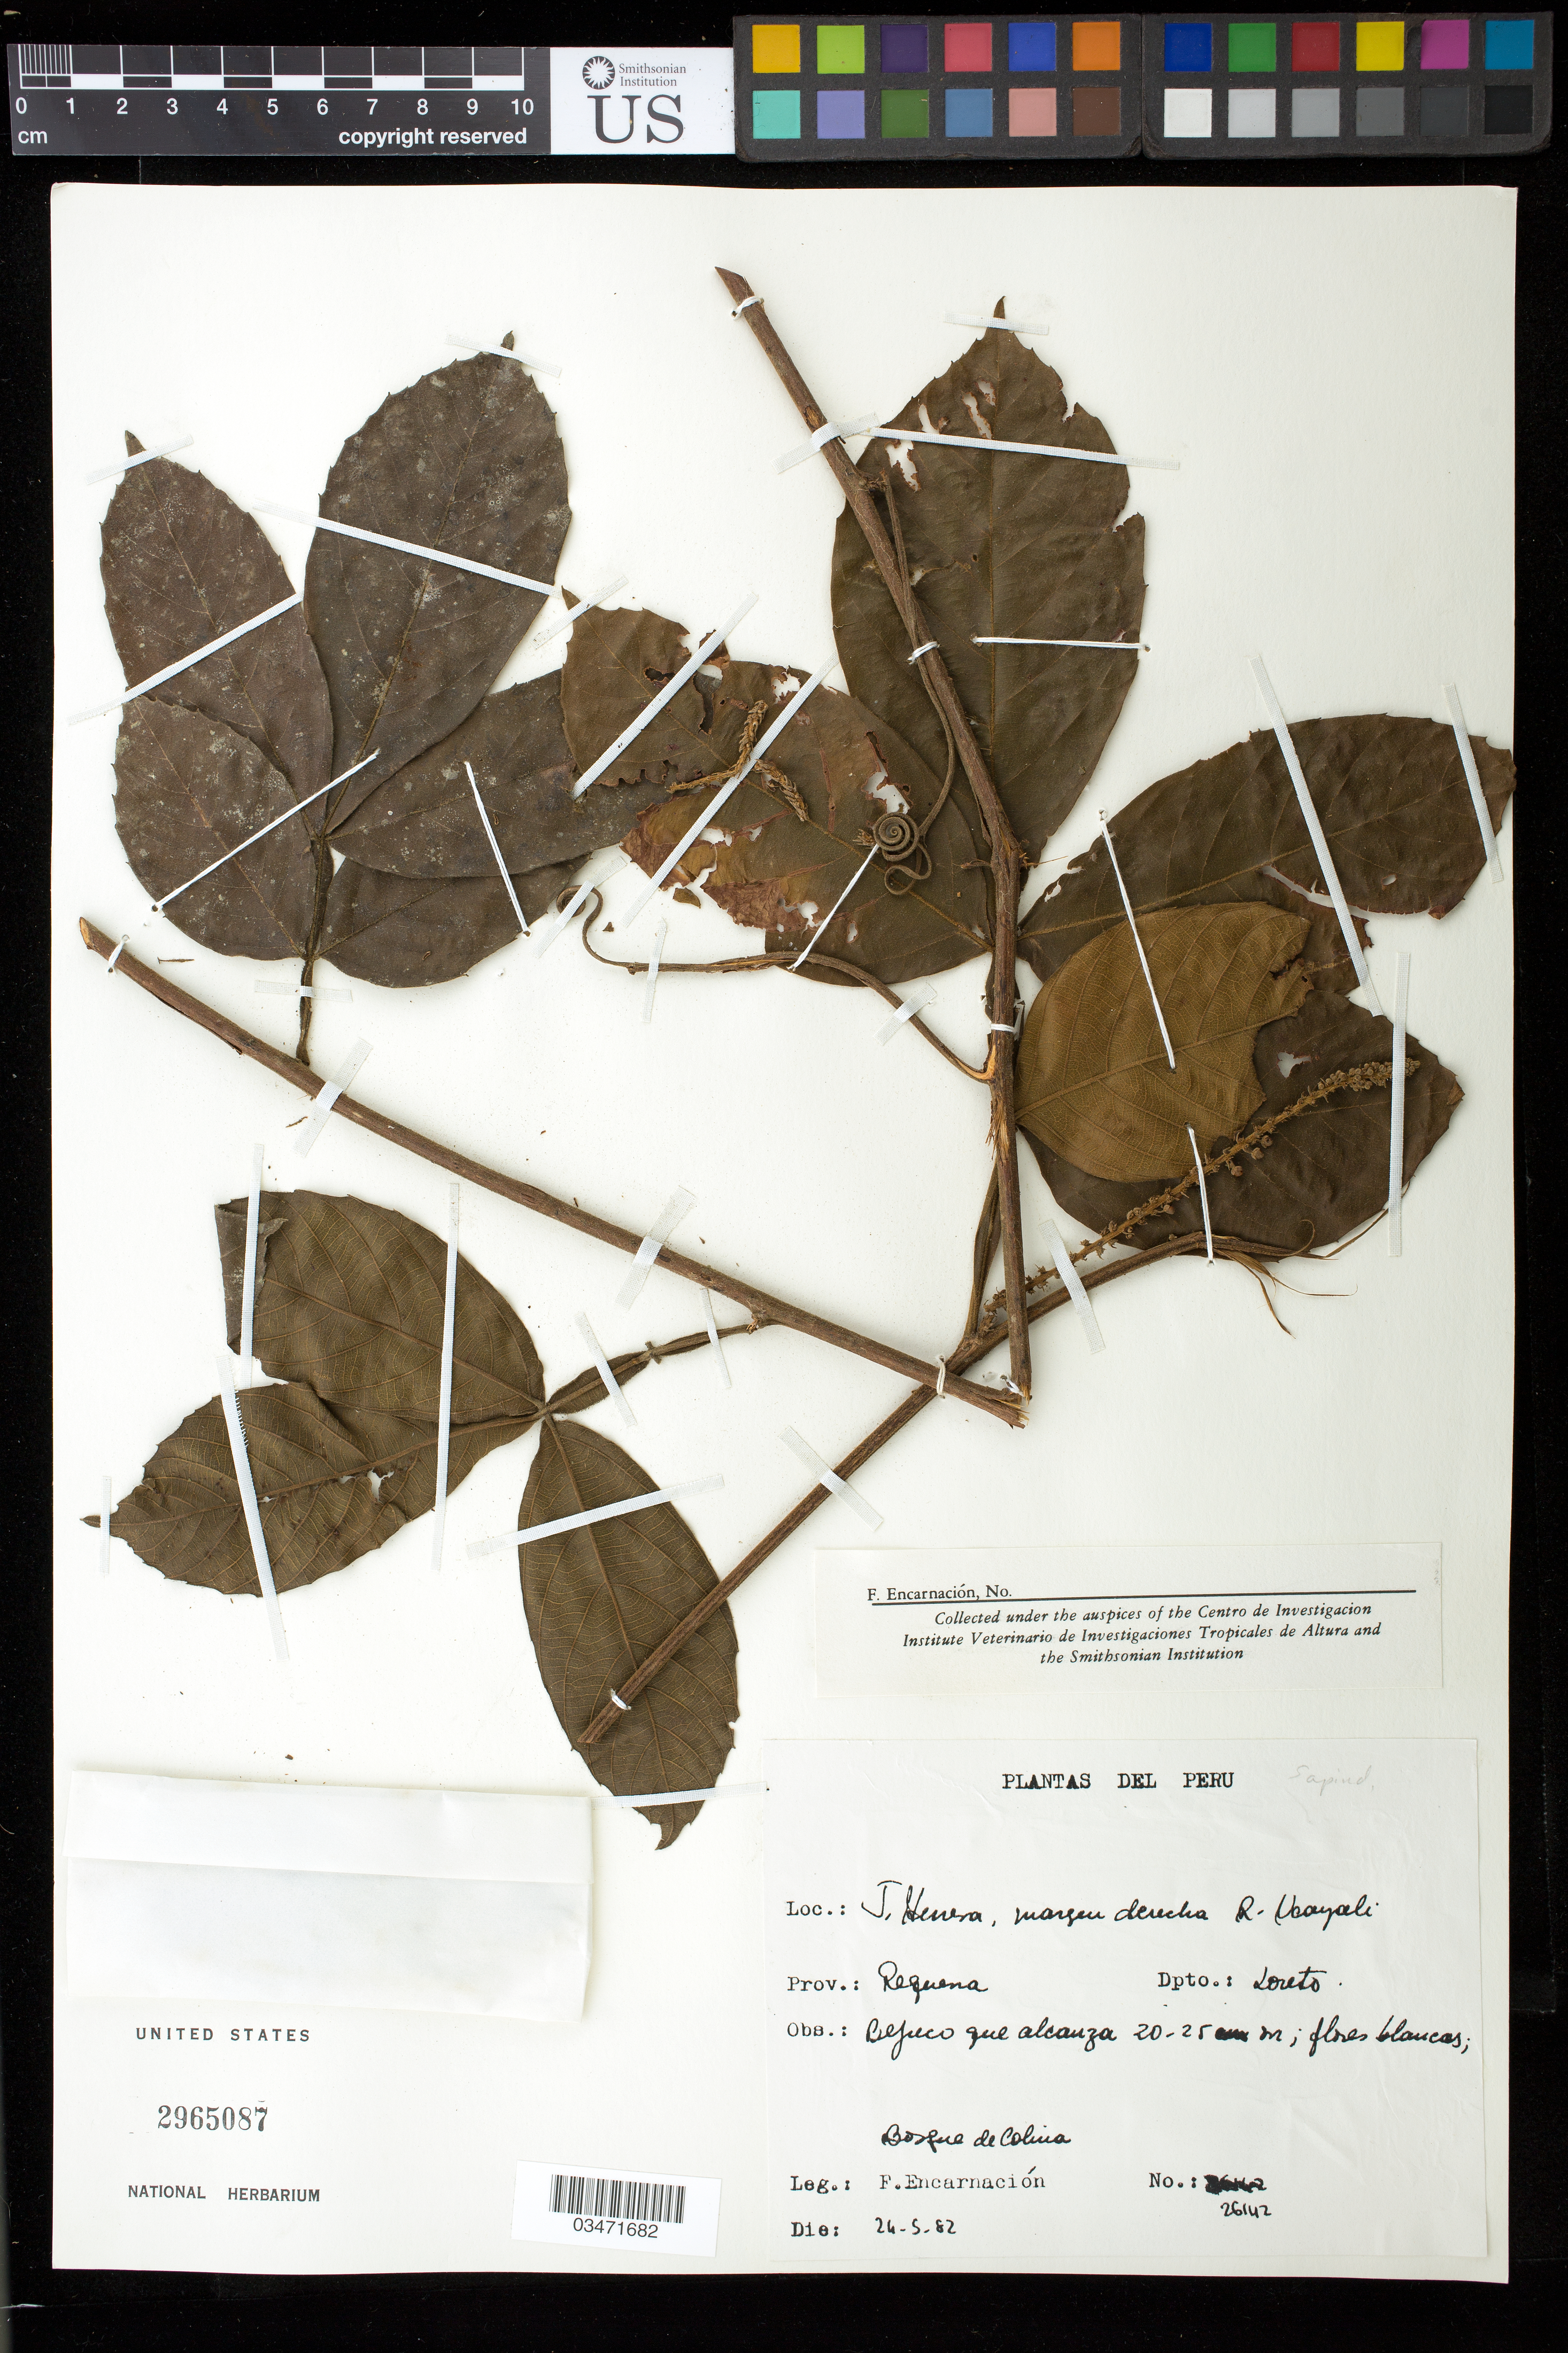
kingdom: Plantae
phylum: Tracheophyta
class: Magnoliopsida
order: Sapindales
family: Sapindaceae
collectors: F. Encarnación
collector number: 26142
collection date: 1982-05-24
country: Peru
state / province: Loreto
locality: Prov. Requena. J. Herrera, margen derecha R. Ucayali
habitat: Bosque de colina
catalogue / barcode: US 2965087